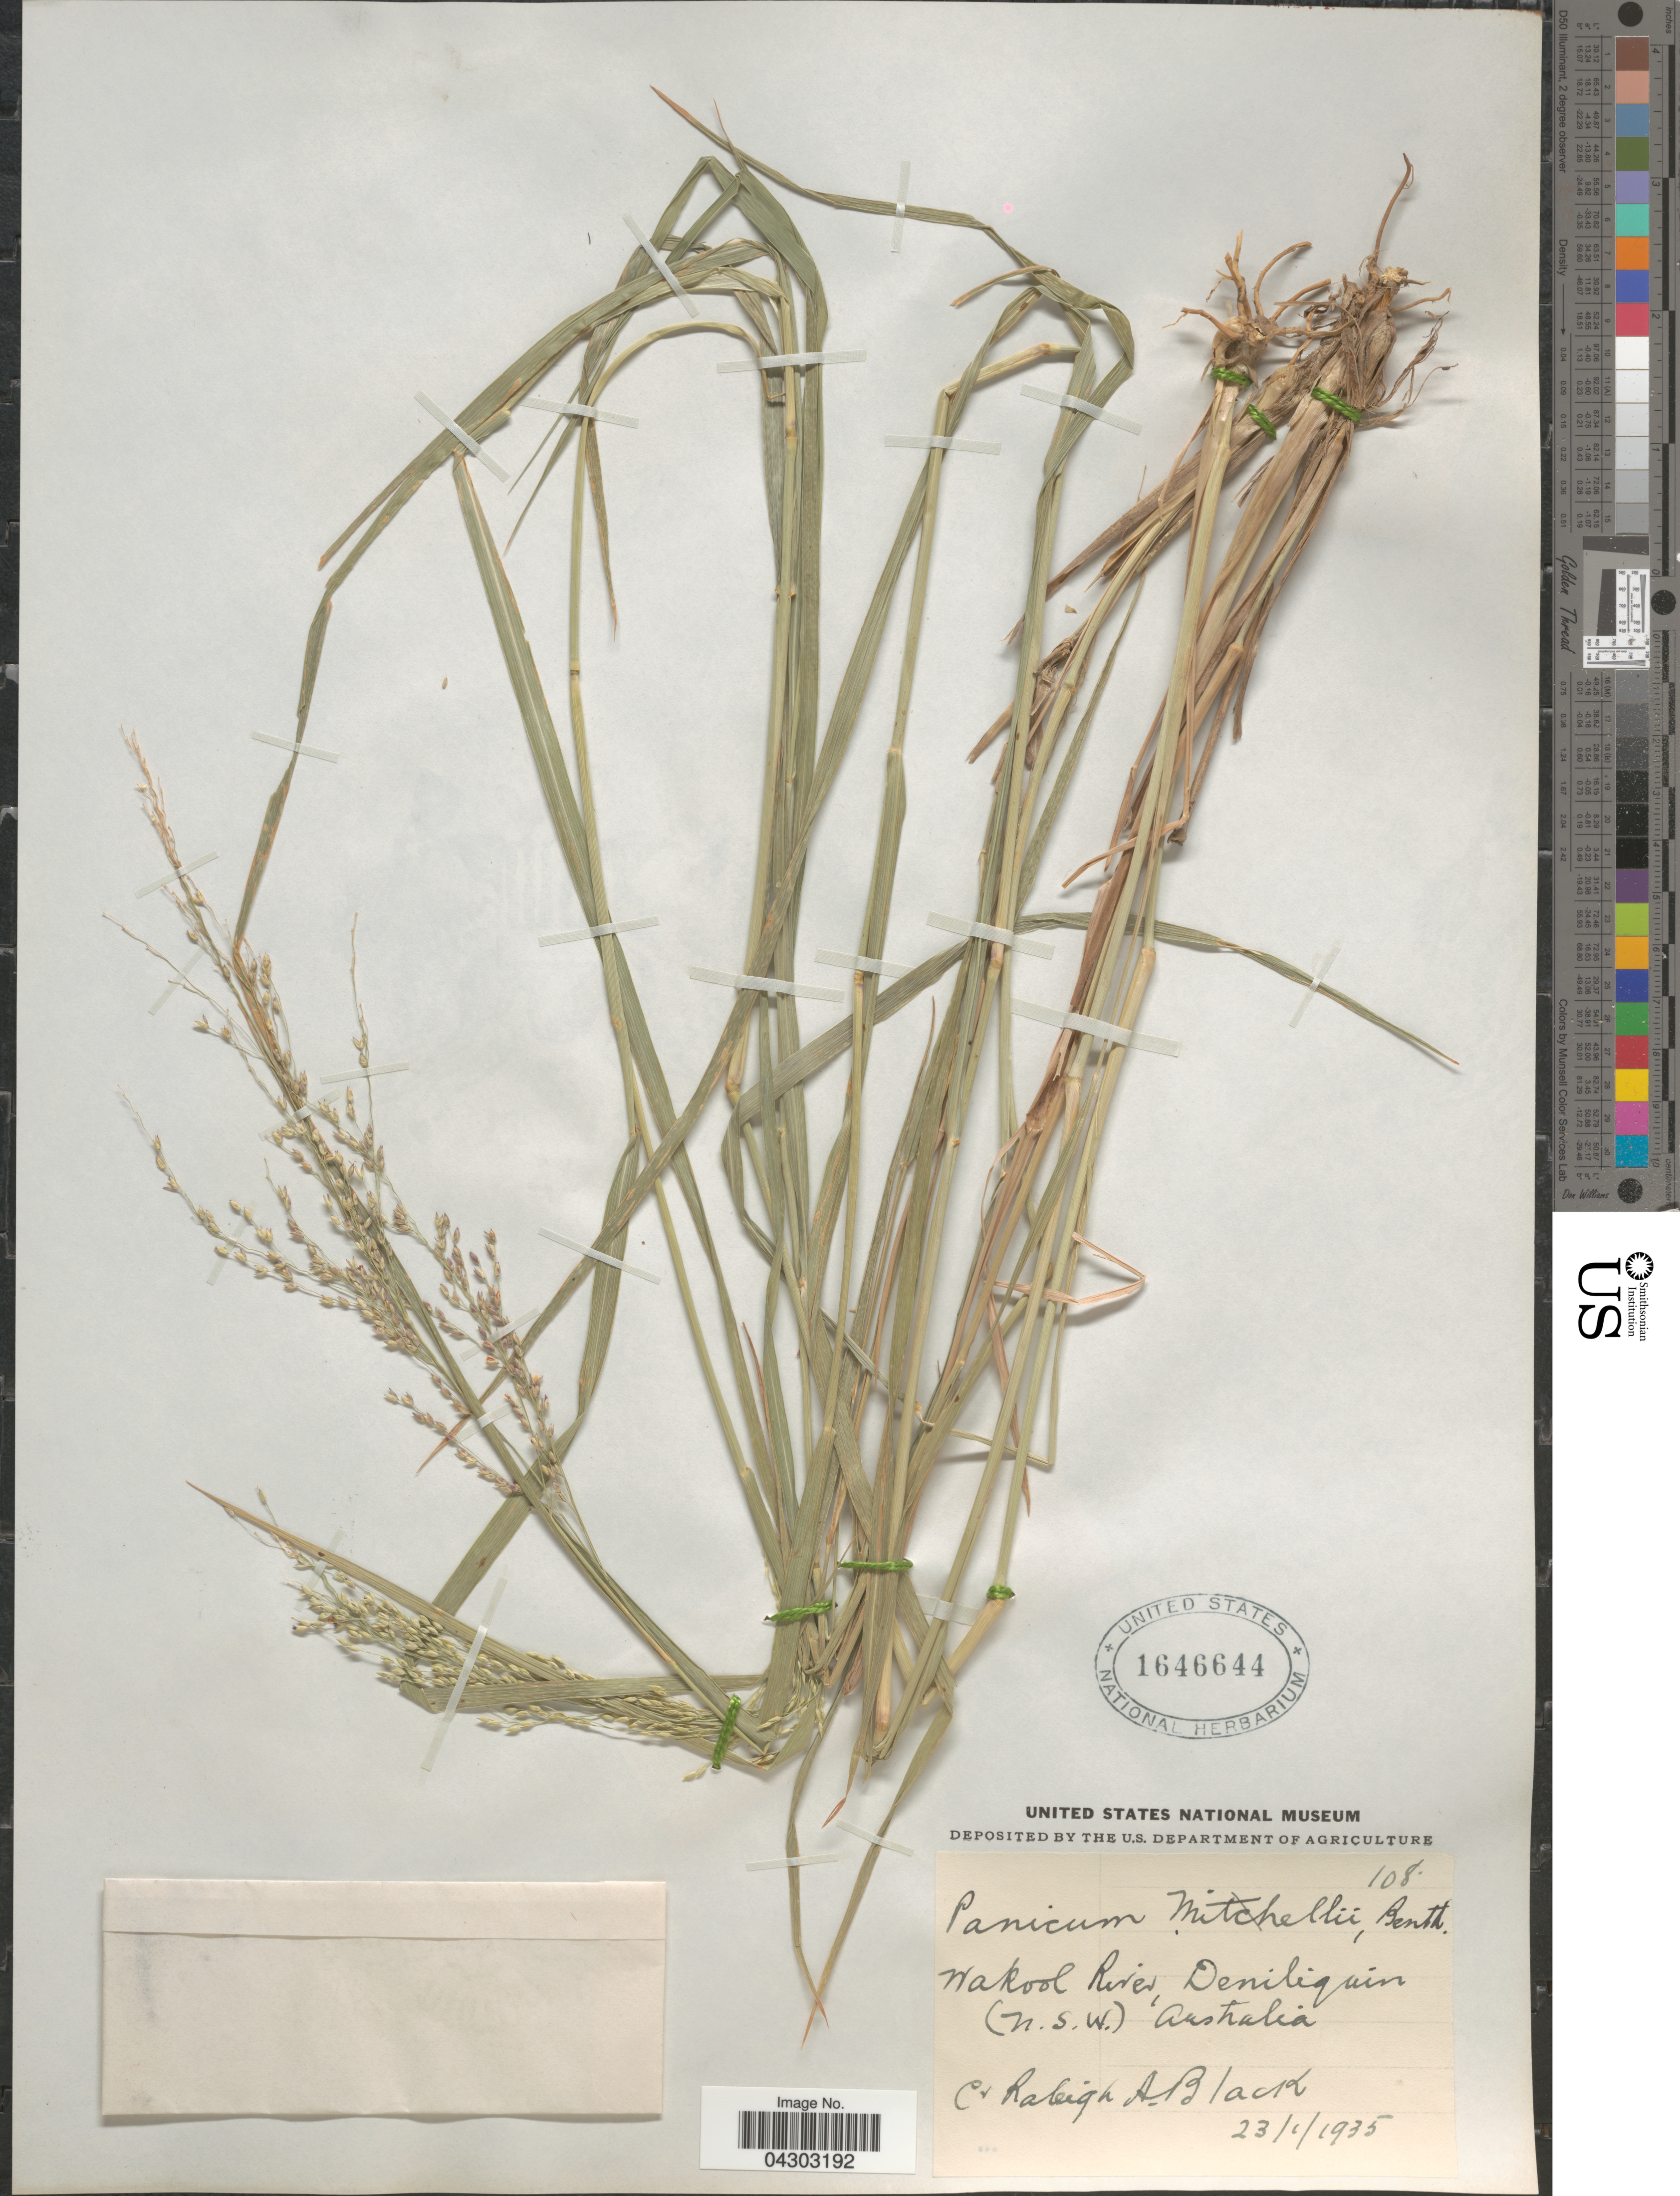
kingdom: Plantae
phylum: Tracheophyta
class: Liliopsida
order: Poales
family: Poaceae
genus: Panicum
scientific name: Panicum sp.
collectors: R. A. Black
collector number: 108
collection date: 1935-01-23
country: Australia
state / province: New South Wales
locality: Wakool River, Deniliquin.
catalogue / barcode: US 1646644